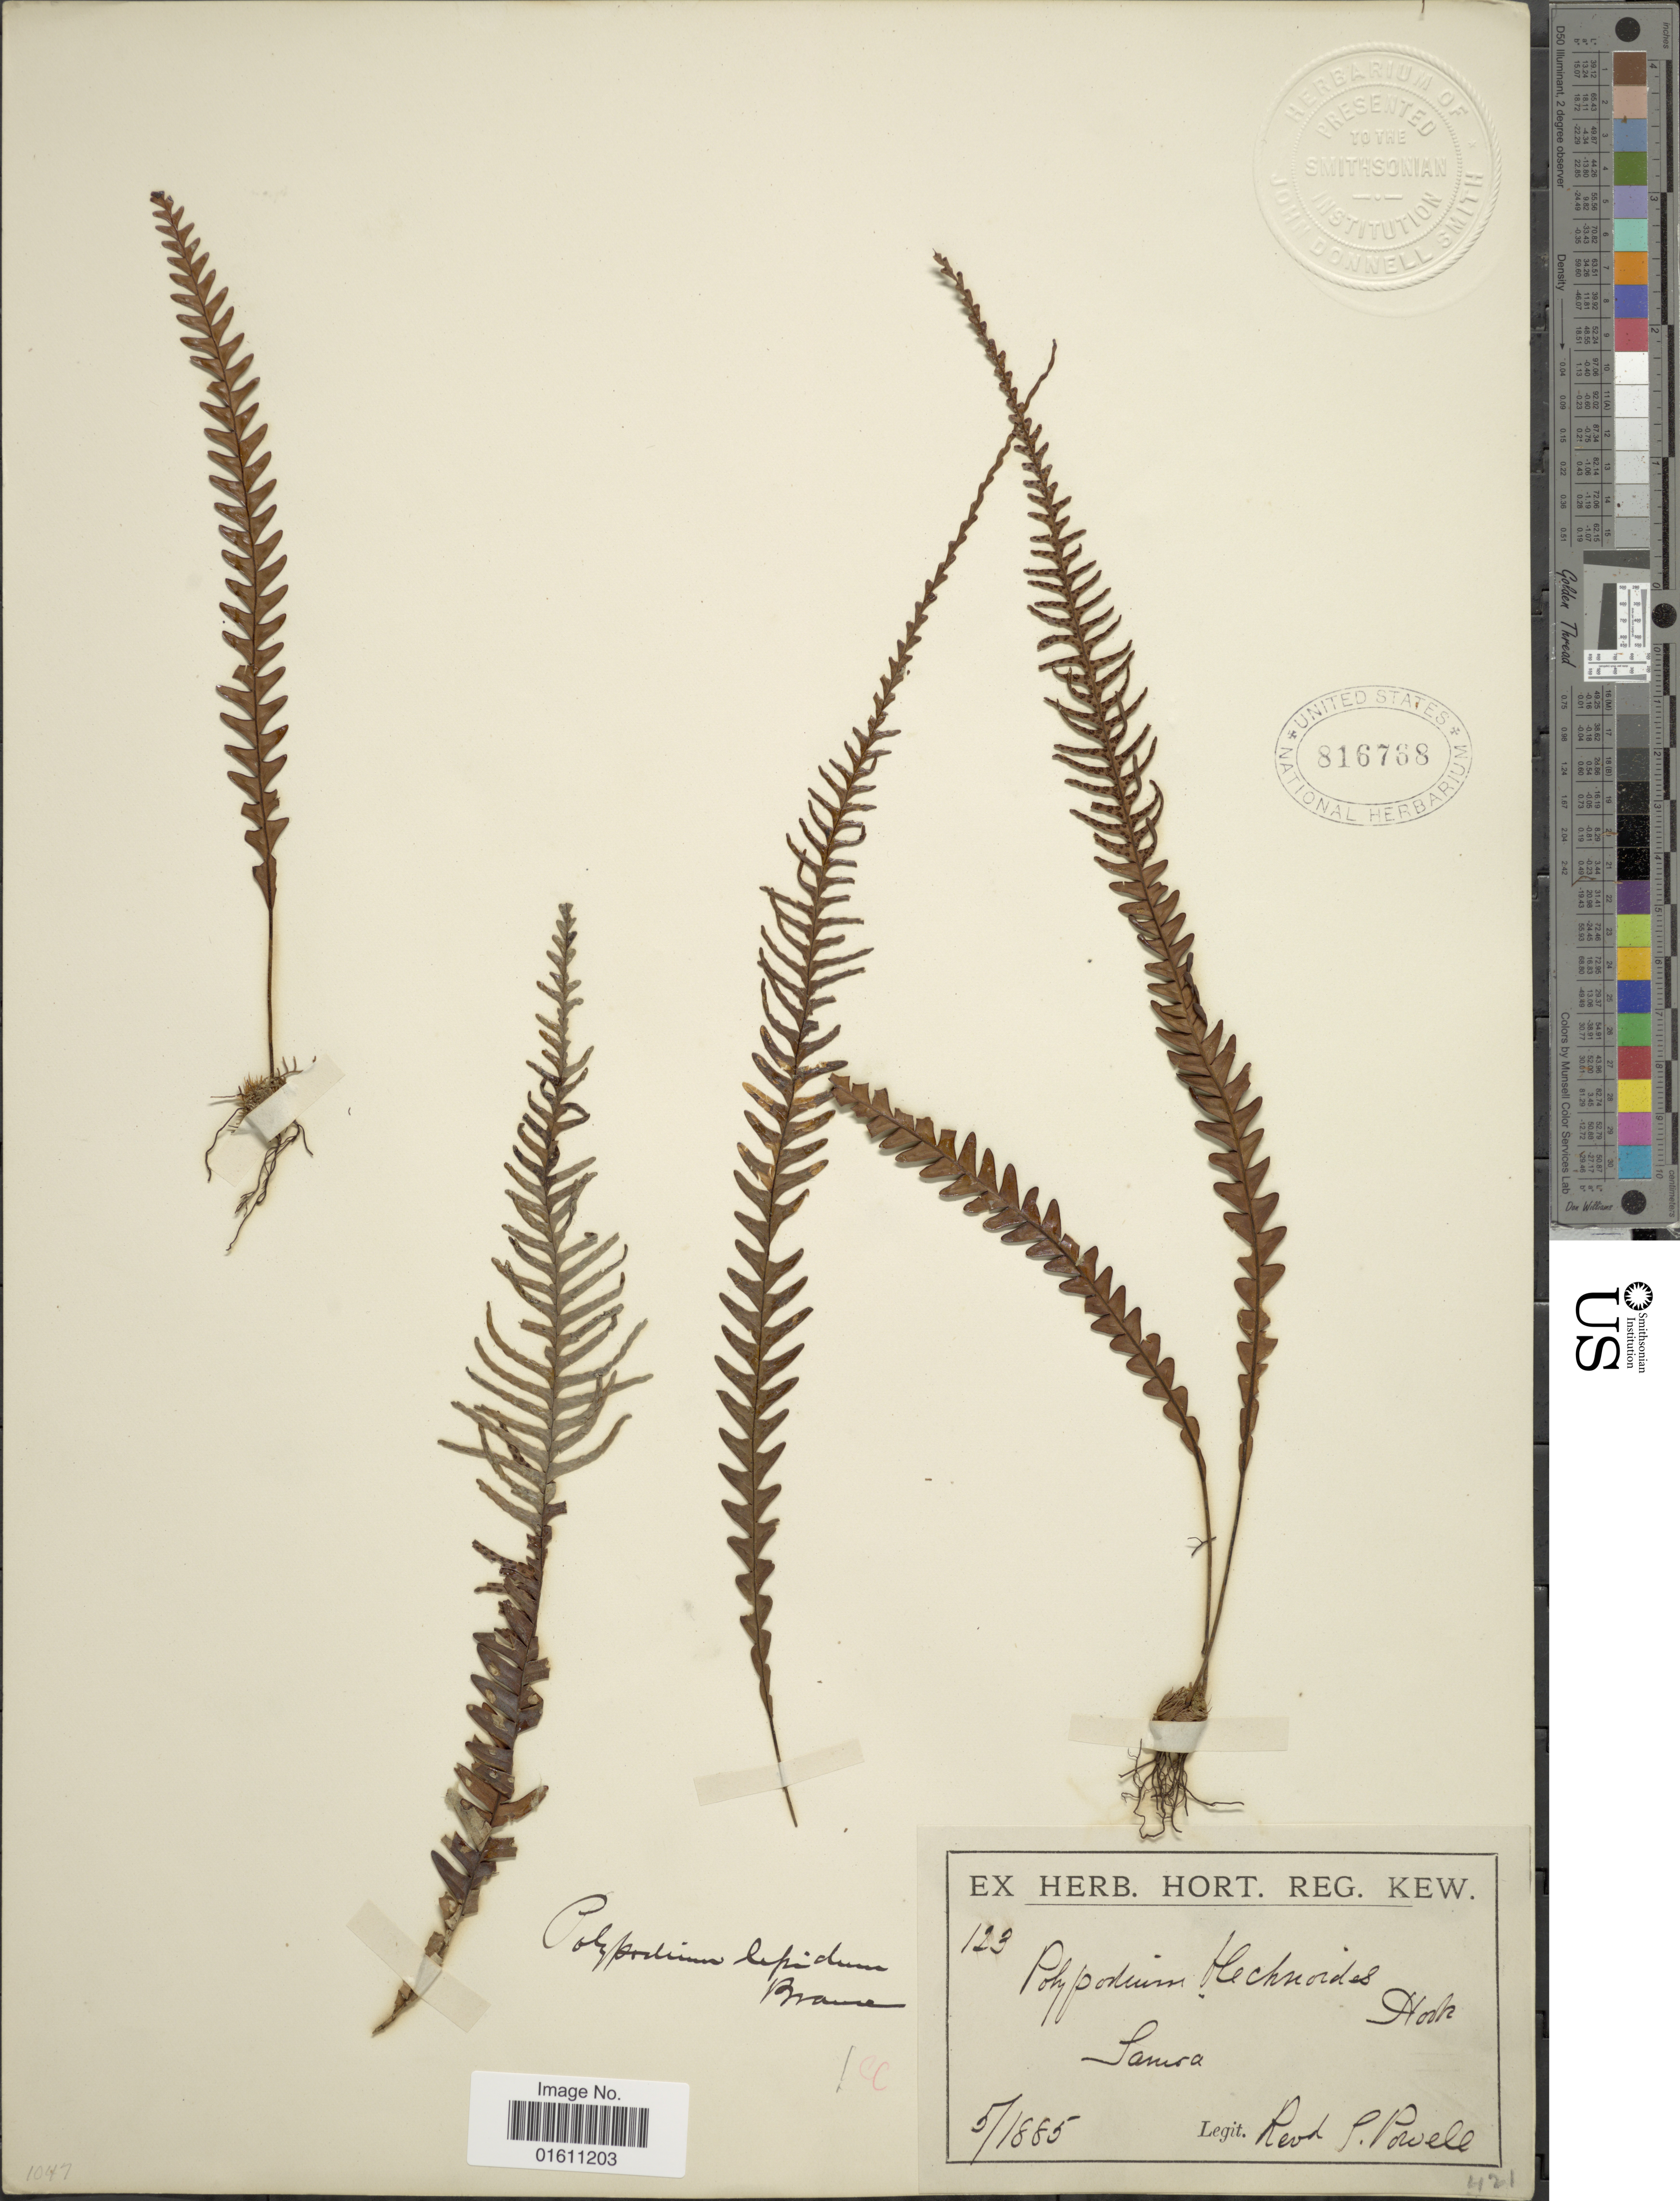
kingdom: Plantae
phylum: Tracheophyta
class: Polypodiopsida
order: Polypodiales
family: Polypodiaceae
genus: Ctenopterella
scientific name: Ctenopterella blechnoides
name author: (Grev.) Parris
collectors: J. Powell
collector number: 123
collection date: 1885-05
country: Samoa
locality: Samoa.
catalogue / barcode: US 816768